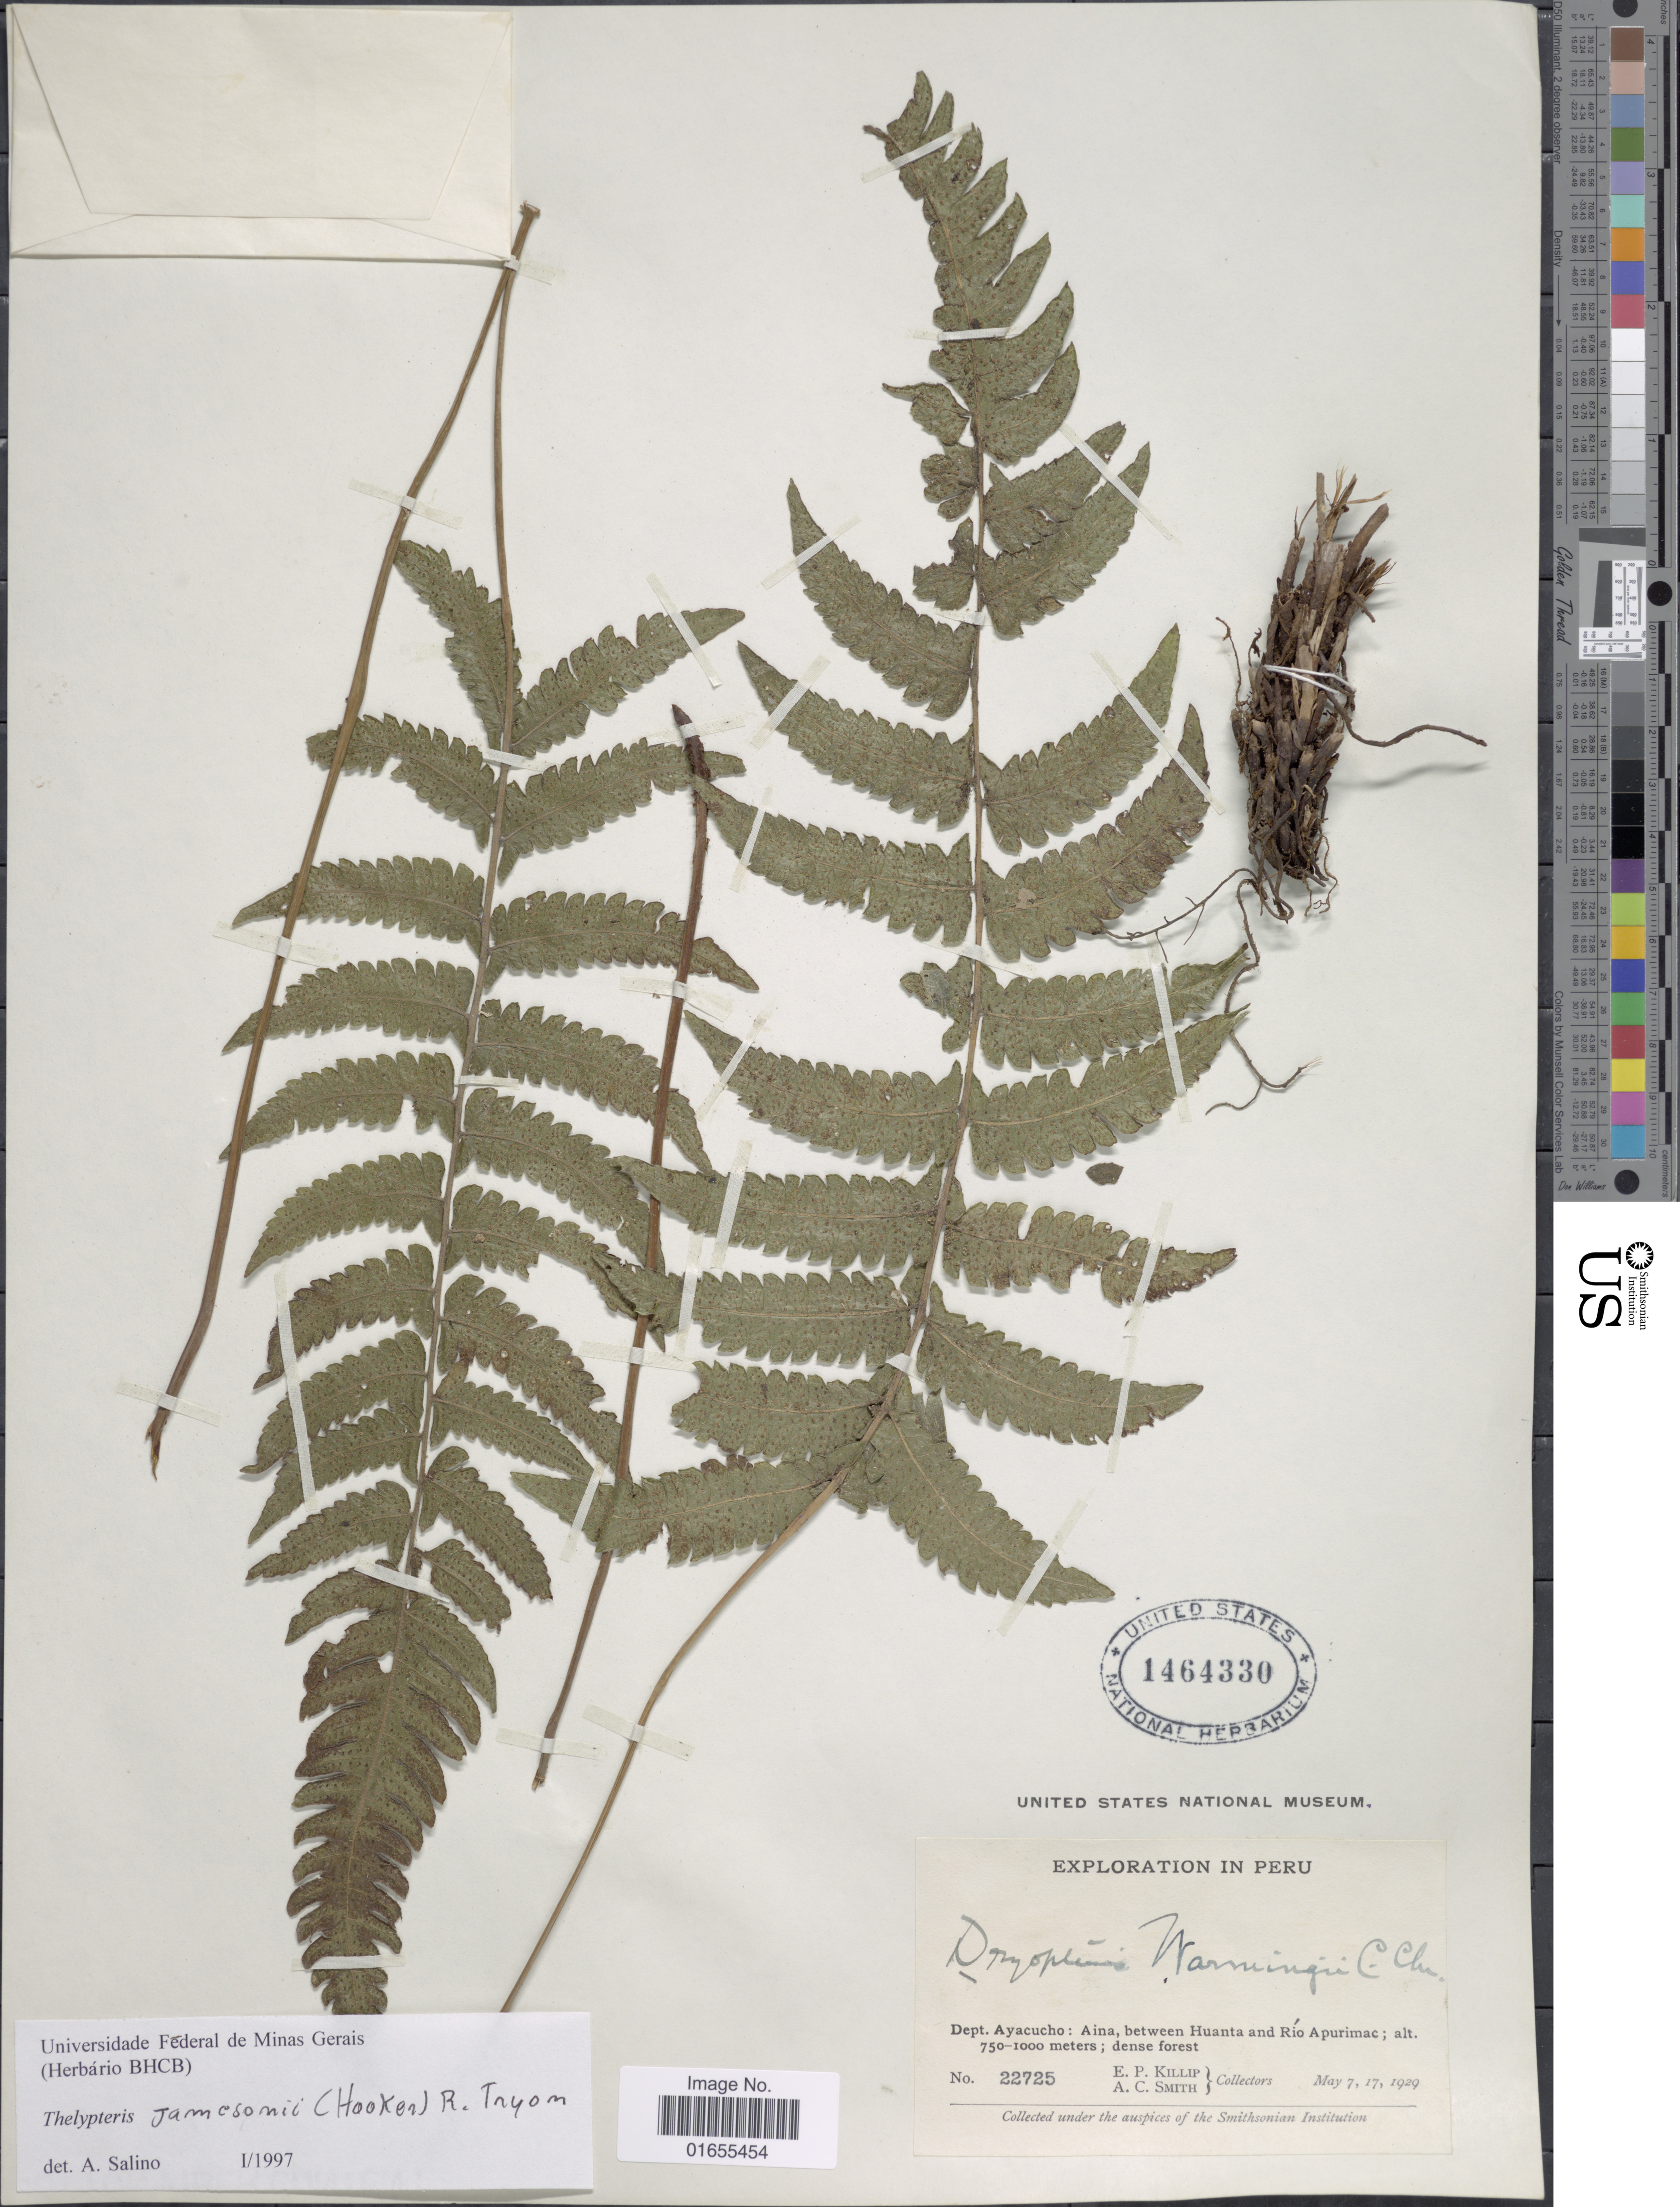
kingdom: Plantae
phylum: Tracheophyta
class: Polypodiopsida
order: Polypodiales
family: Thelypteridaceae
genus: Goniopteris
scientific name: Goniopteris jamesonii (Hook. f.) comb. nov., ined 2015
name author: (Hook. f.)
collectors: E. P. Killip & A. C. Smith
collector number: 22725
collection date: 1929-05-07/1929-05-17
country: Peru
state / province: Ayacucho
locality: Aina, between Huanta and Rio Apurimac; dense forest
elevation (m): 750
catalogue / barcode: US 1464330